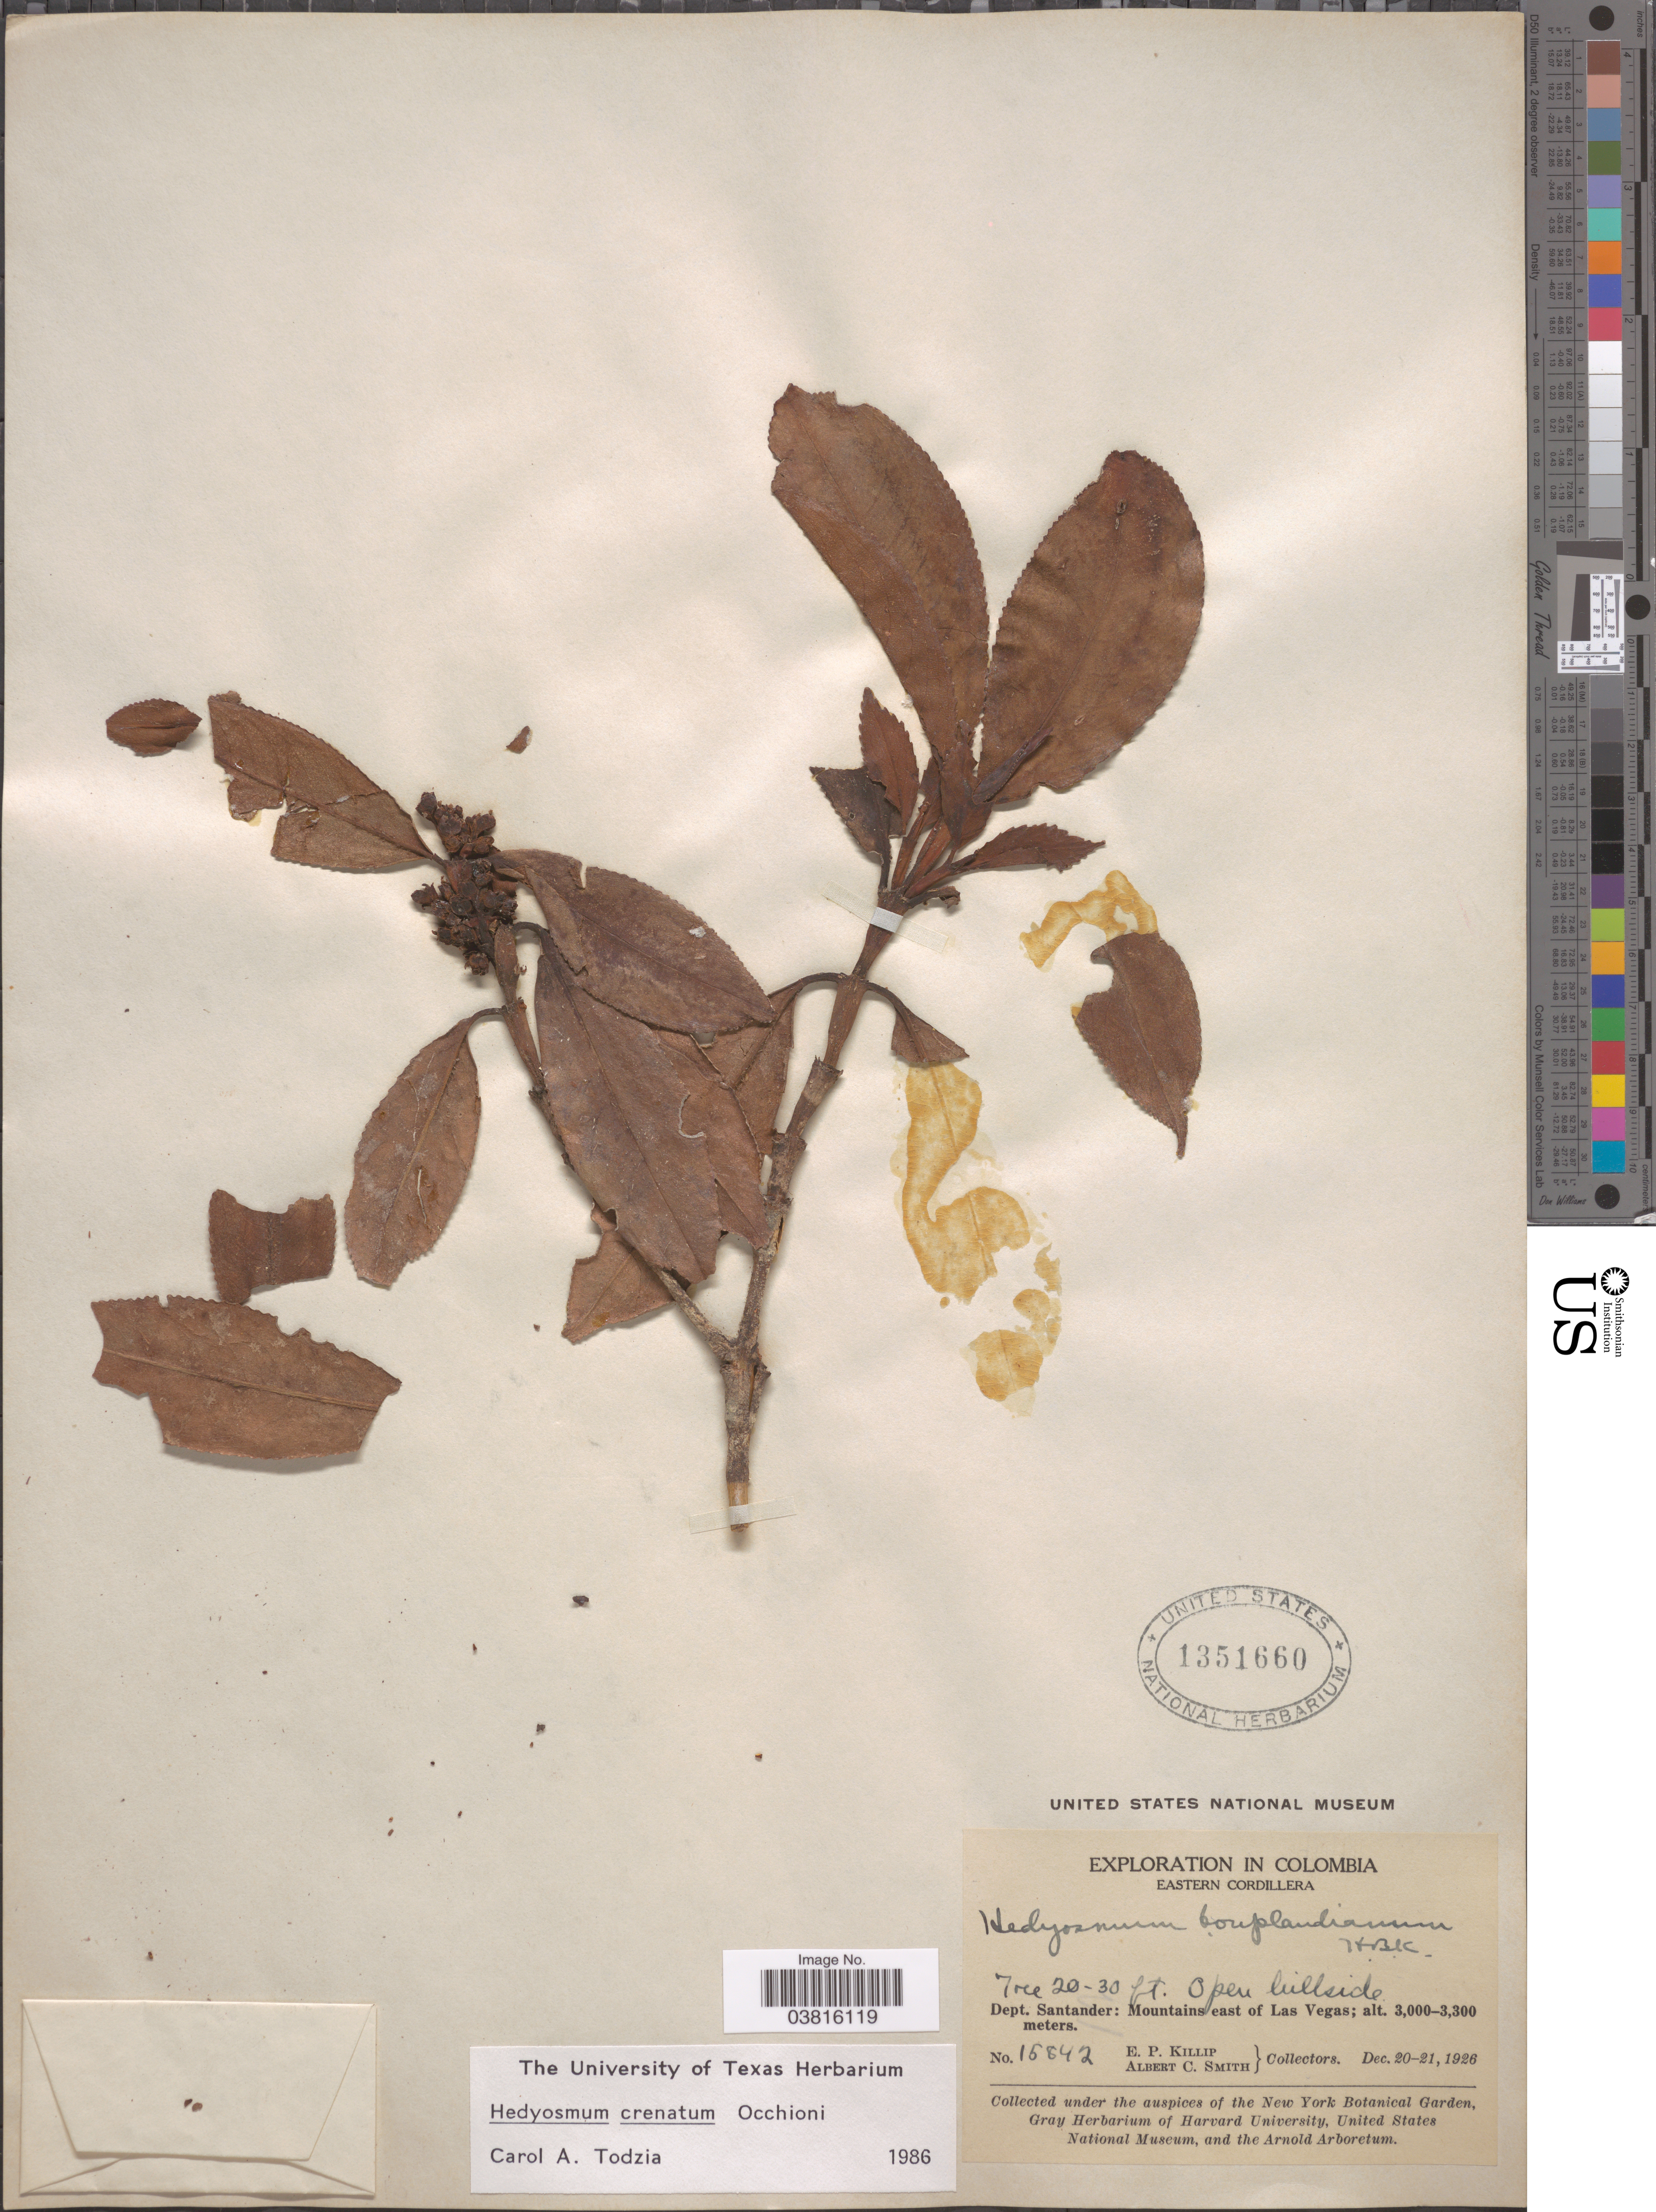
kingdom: Plantae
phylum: Tracheophyta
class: Magnoliopsida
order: Chloranthales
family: Chloranthaceae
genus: Hedyosmum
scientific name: Hedyosmum crenatum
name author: Occhioni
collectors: E. P. Killip & A. C. Smith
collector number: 15842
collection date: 1926-12-20/1926-12-21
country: Colombia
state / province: Santander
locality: Eastern Cordillera. Open hillside. Dept. Santander: Mountains east of Las Vegas.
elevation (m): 3000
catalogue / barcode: US 1351660